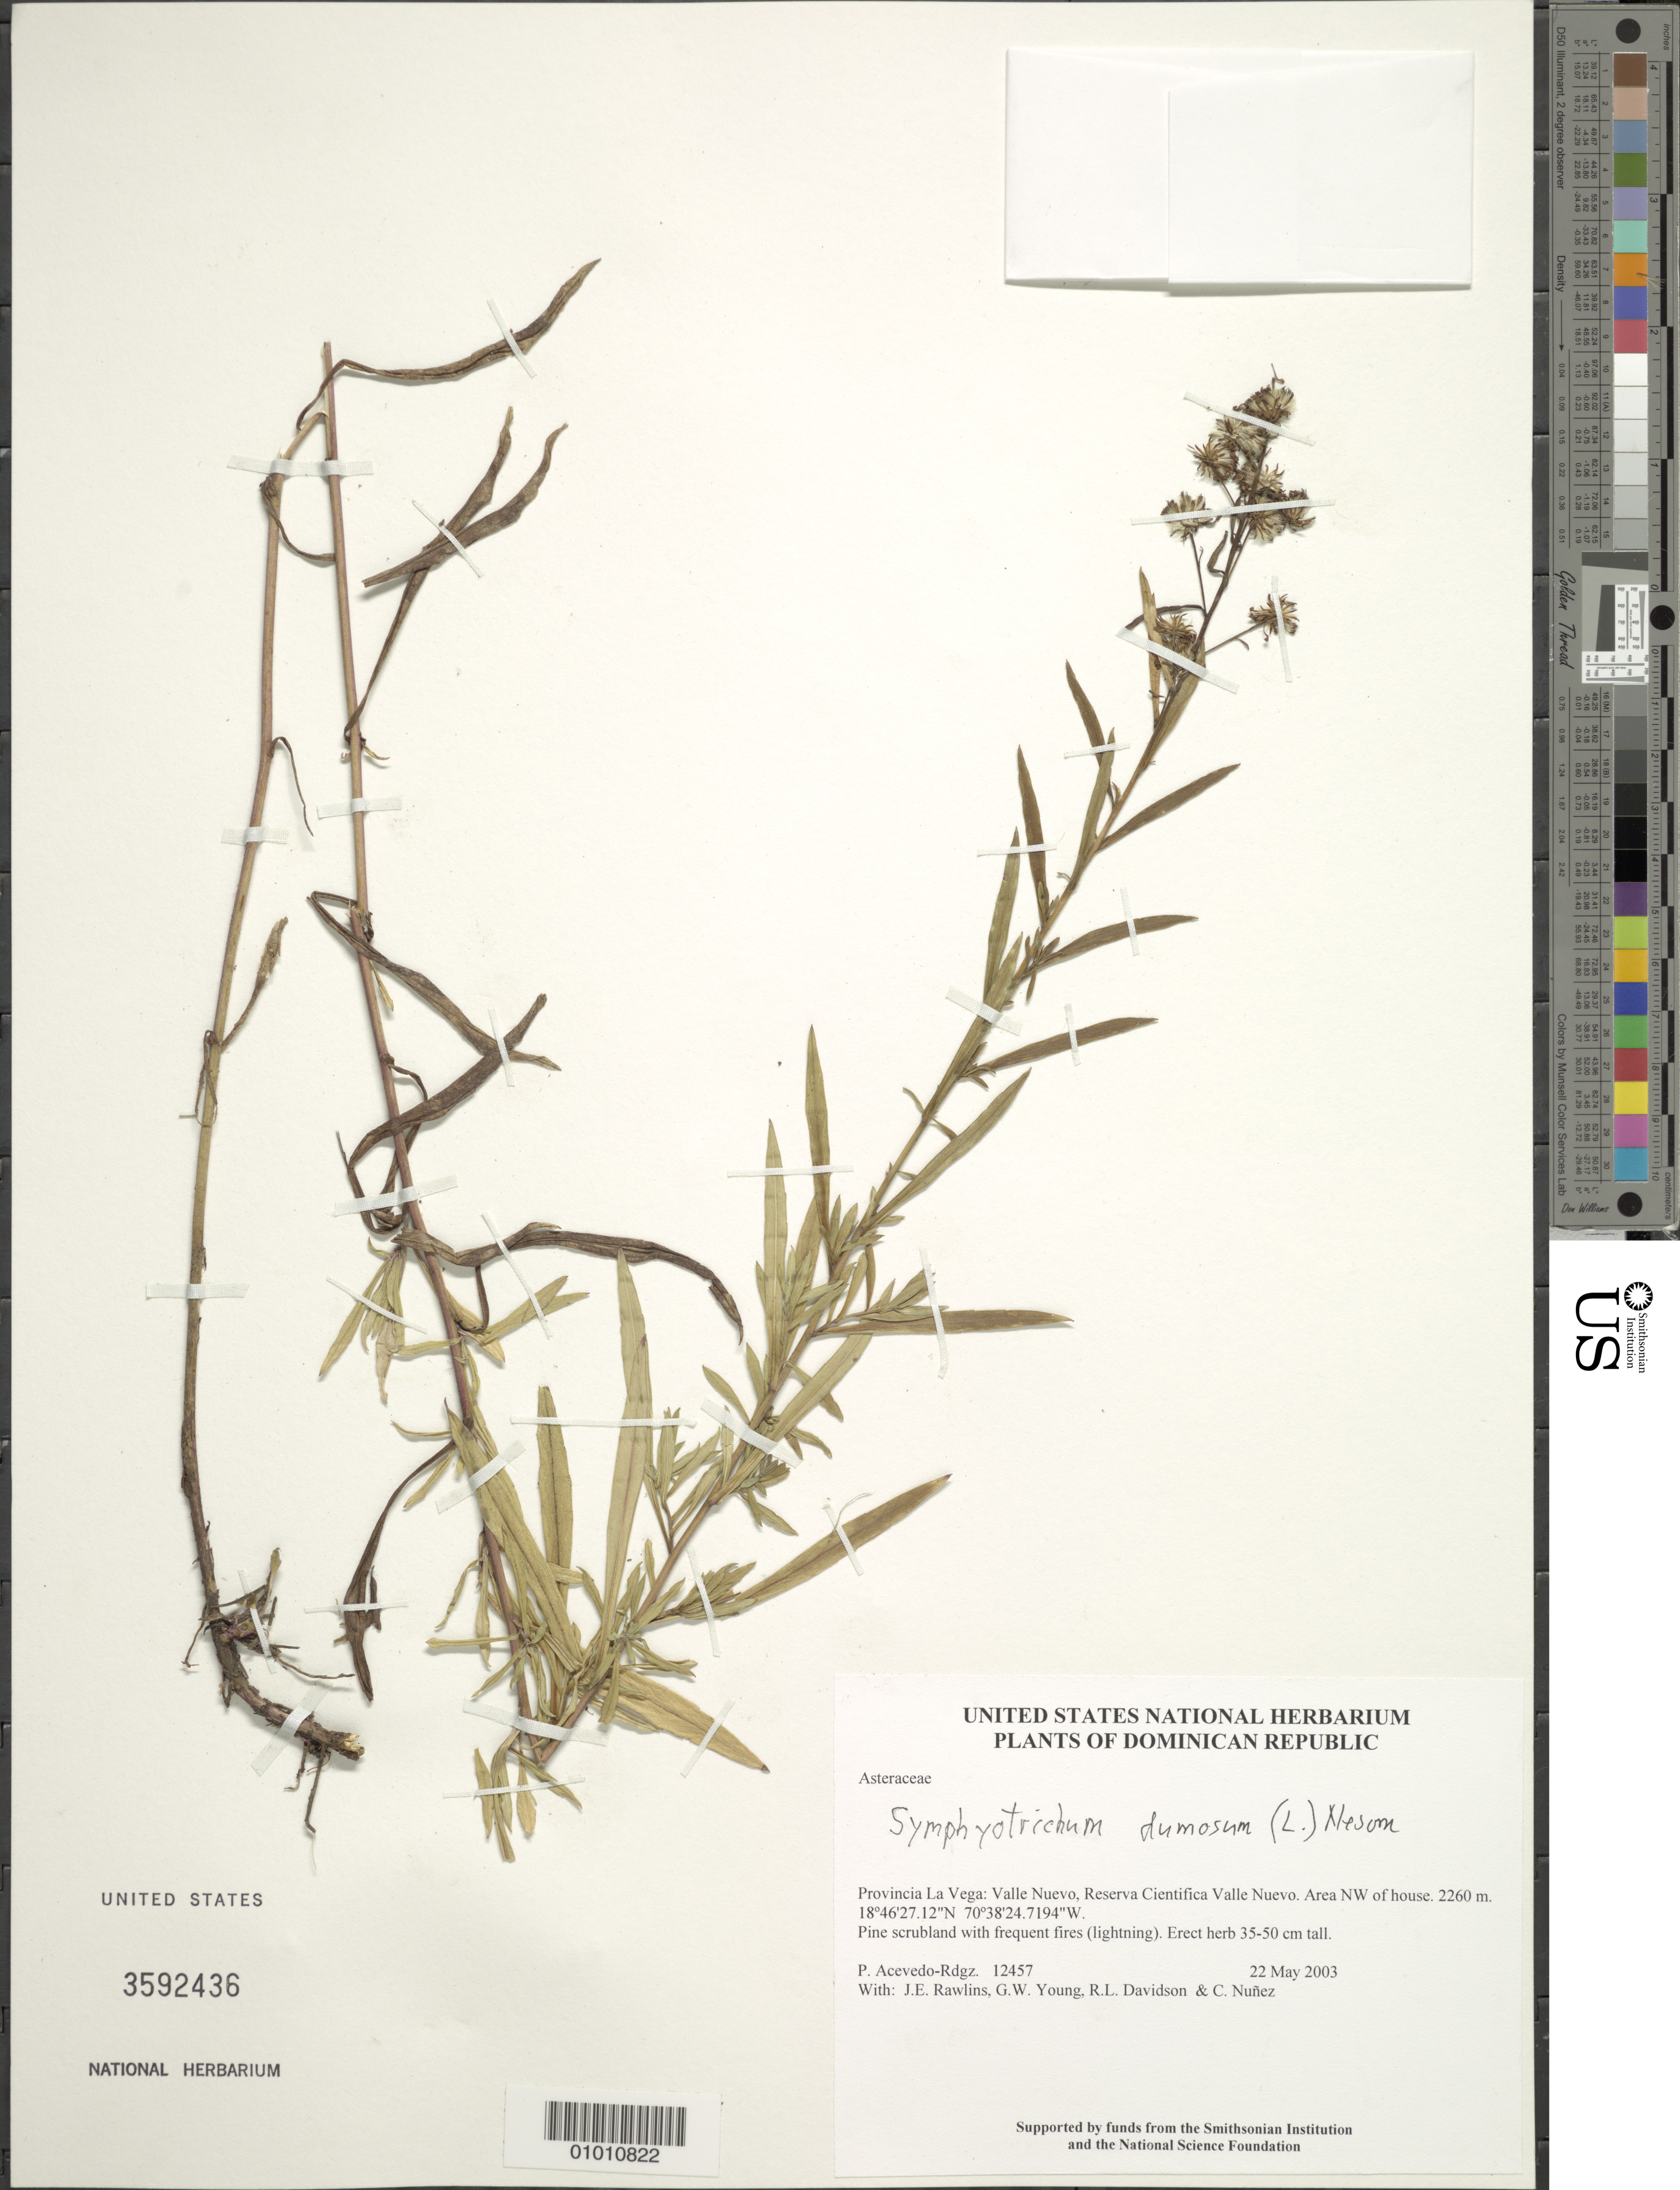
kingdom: Plantae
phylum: Tracheophyta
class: Magnoliopsida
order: Asterales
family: Asteraceae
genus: Symphyotrichum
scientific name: Symphyotrichum dumosum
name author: (L.) G.L. Nesom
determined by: Robinson, Harold E., (US)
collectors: P. Acevedo-Rodr., J. Rawlins, G. Young, R. Davidson & C. Nunez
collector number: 12457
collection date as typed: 22 May 2003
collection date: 2003-05-22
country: Dominican Republic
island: Hispaniola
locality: Provincia La Vega: Valle Nuevo, Reserva Cientifica Valle Nuevo. Area NW of house.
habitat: Pine scrubland with frequent fires (lightning).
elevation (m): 2260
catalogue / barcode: US 3592436